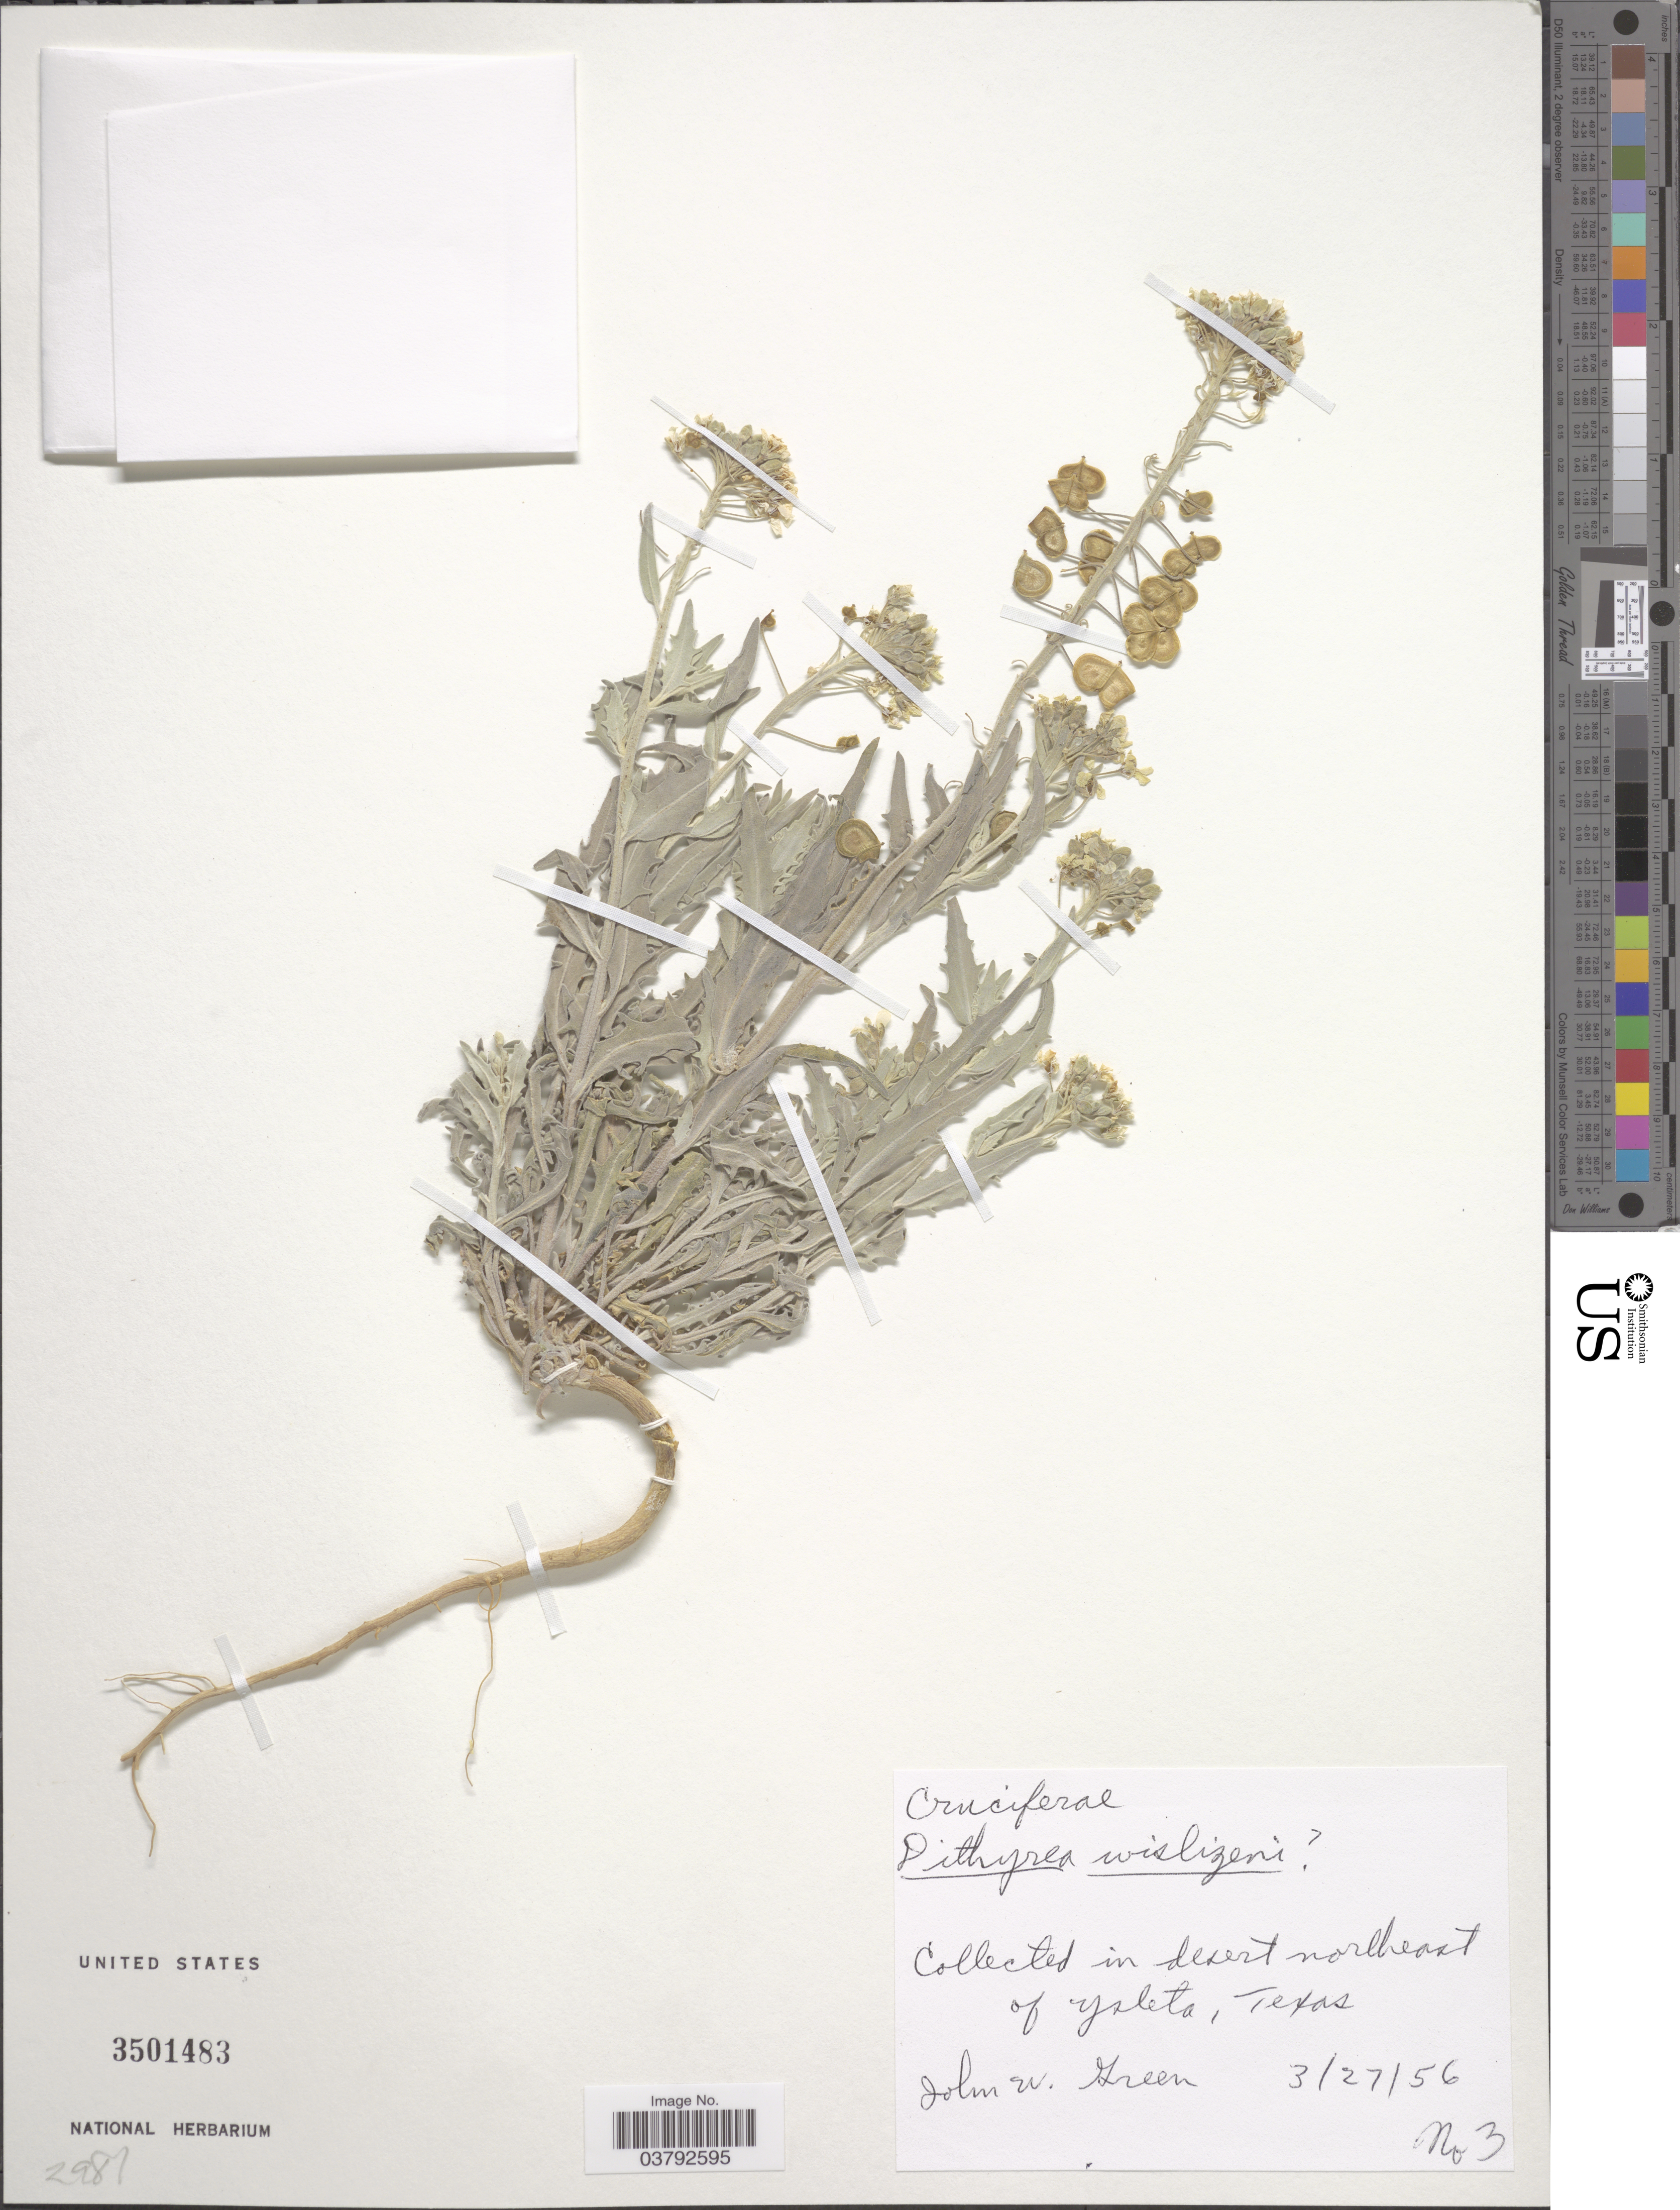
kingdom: Plantae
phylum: Tracheophyta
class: Magnoliopsida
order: Brassicales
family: Brassicaceae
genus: Dithyrea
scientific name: Dithyrea wislizeni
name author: Engelm.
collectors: J. Green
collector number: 3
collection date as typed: Transcribed d/m/y: 27/3/56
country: United States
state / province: Texas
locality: Desert northeast of Ysleta.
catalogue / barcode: US 3501483